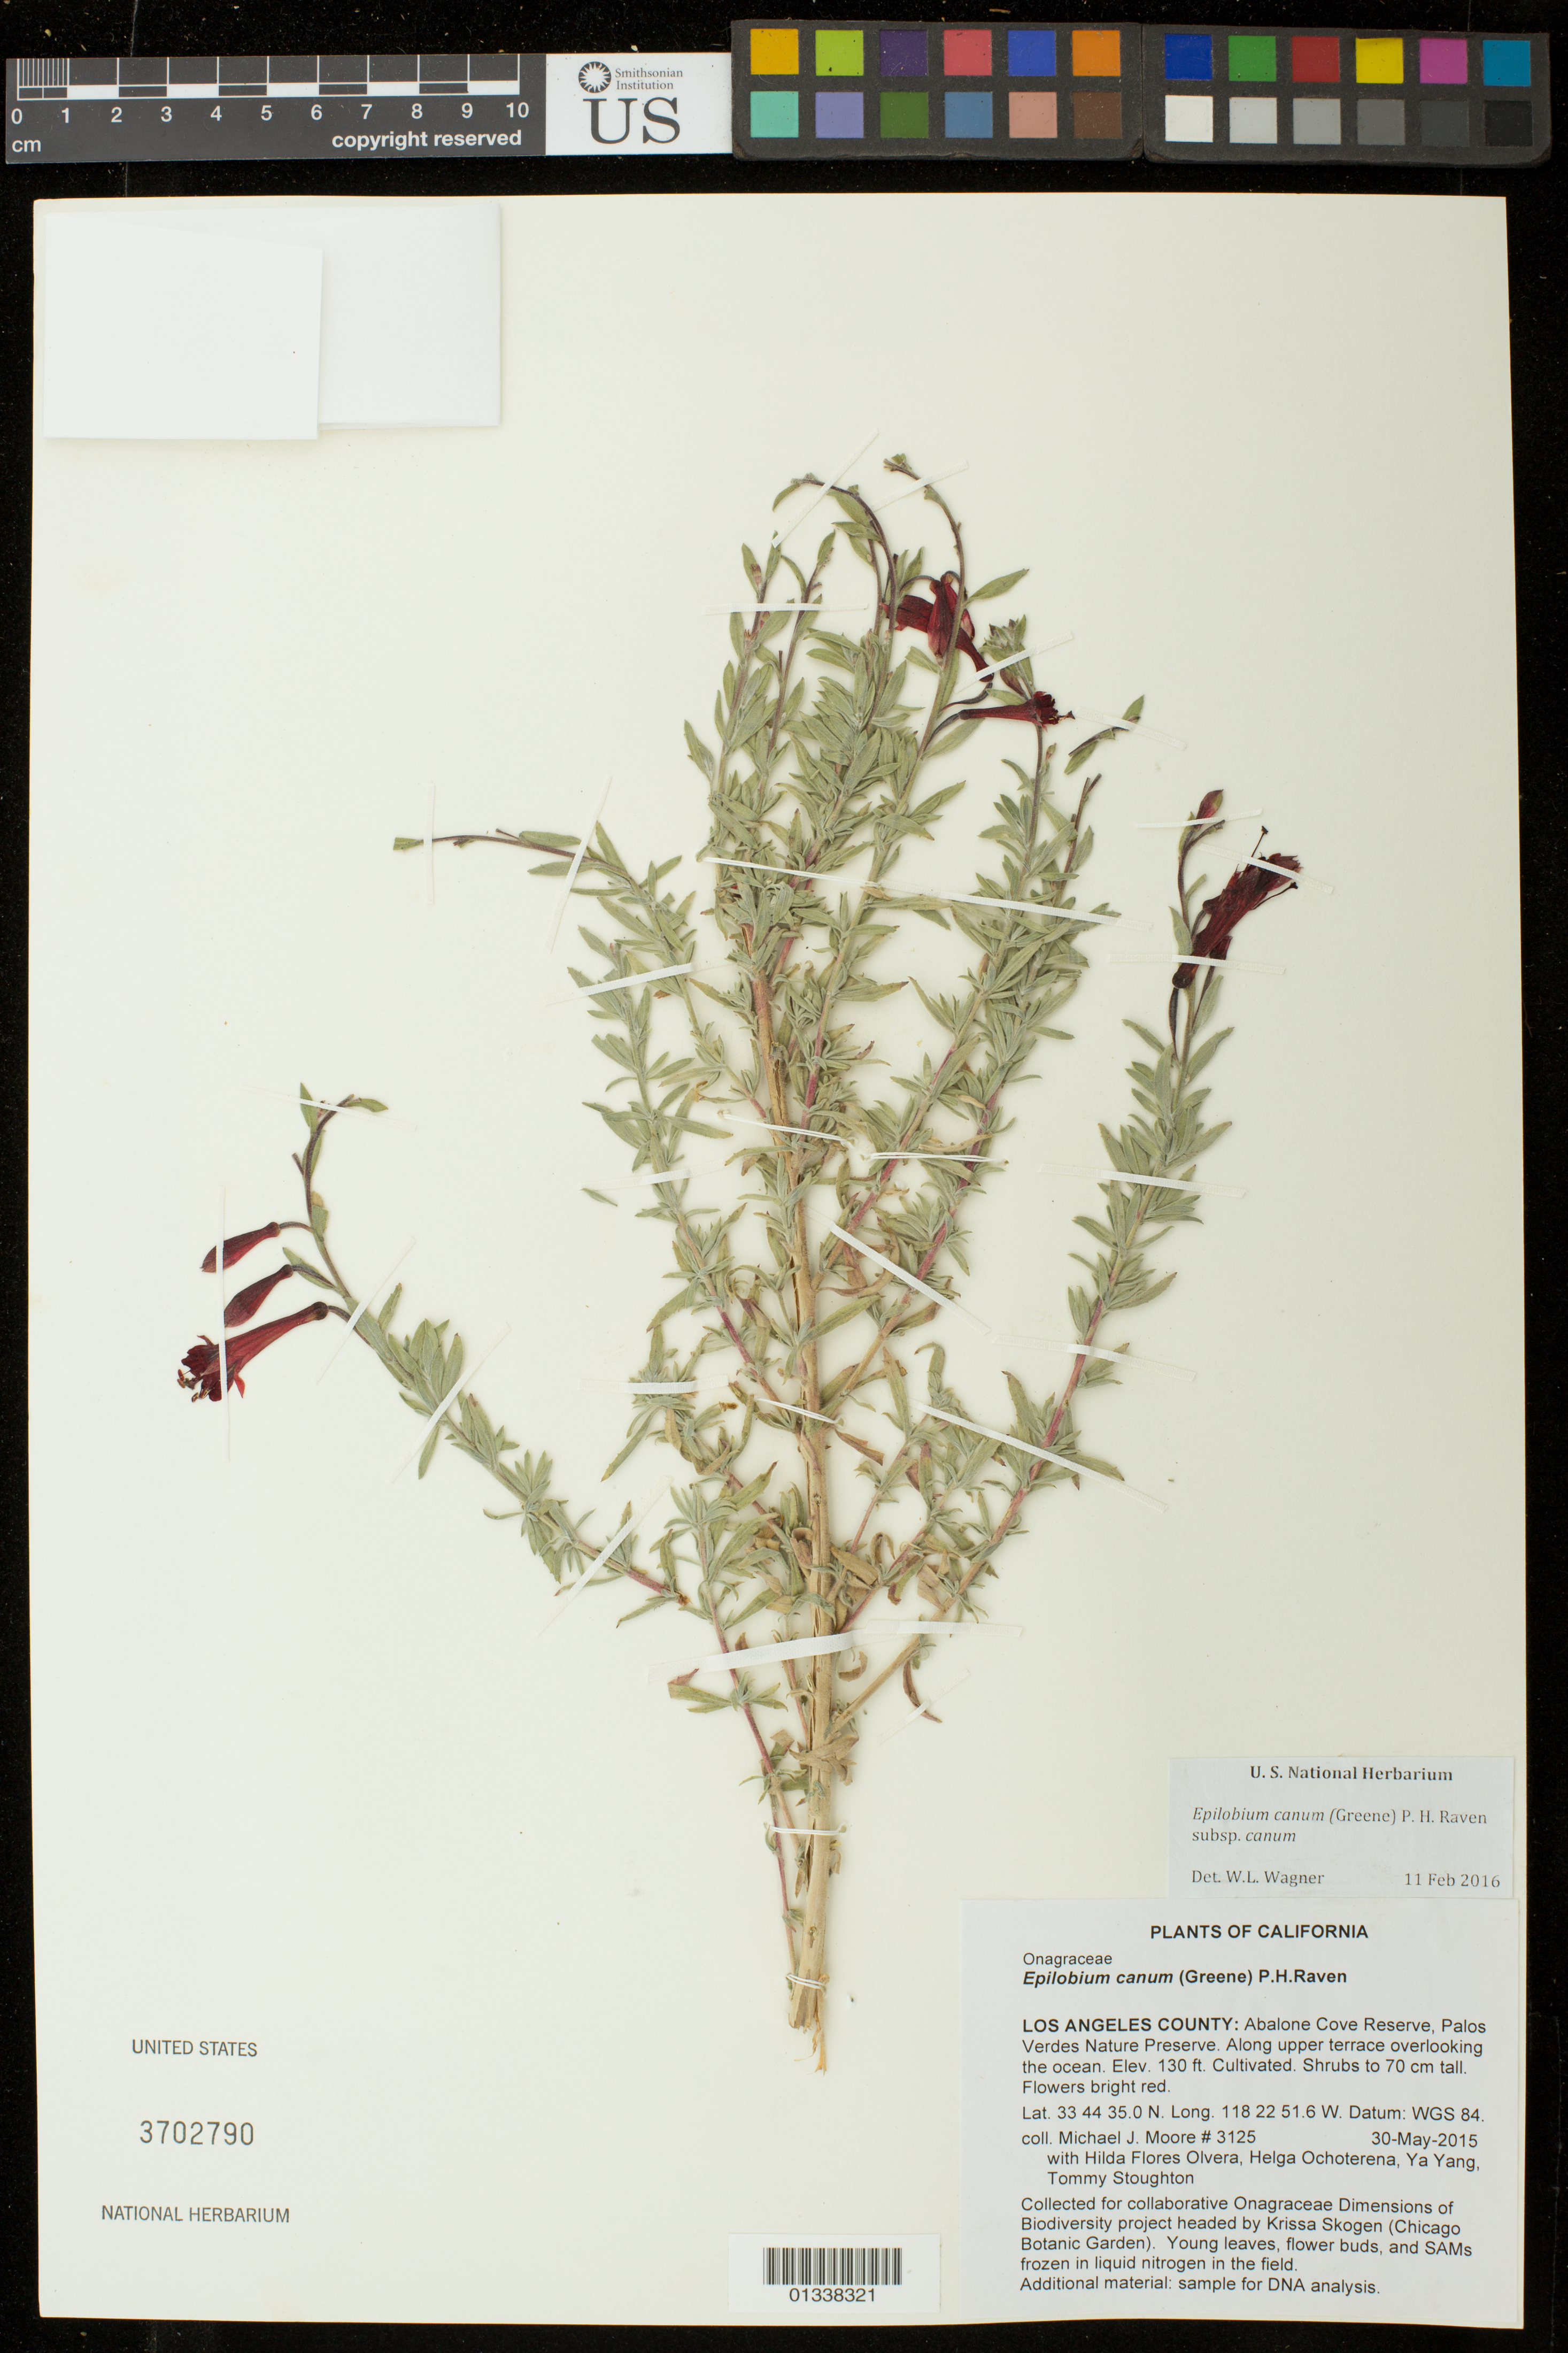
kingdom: Plantae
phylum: Tracheophyta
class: Magnoliopsida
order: Myrtales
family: Onagraceae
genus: Epilobium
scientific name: Epilobium canum subsp. canum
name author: (Greene) P.H. Raven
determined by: Wagner, W. L., (BOT), Smithsonian Institution - National Museum of Natural History (UNITED STATES)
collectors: M. J. Moore, H. Flores Olvera, H. Ochoterena-B., Y. Yang & T. Stoughton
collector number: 3125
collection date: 2015-05-30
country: United States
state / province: California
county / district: Los Angeles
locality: Abalone Cove Reserve, Palos Verdes Nature Preserve. Along upper terrace overlooking the ocean.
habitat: Cultivated.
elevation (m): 40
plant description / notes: Collected for collaborative Onagraceae Dimensions of Biodiversity project headed by Krissa Skogen (Chicago Botanic Garden). Young leaves, flower buds, and SAMs frozen in liquid nitrogen in the field.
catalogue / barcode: US 3702790